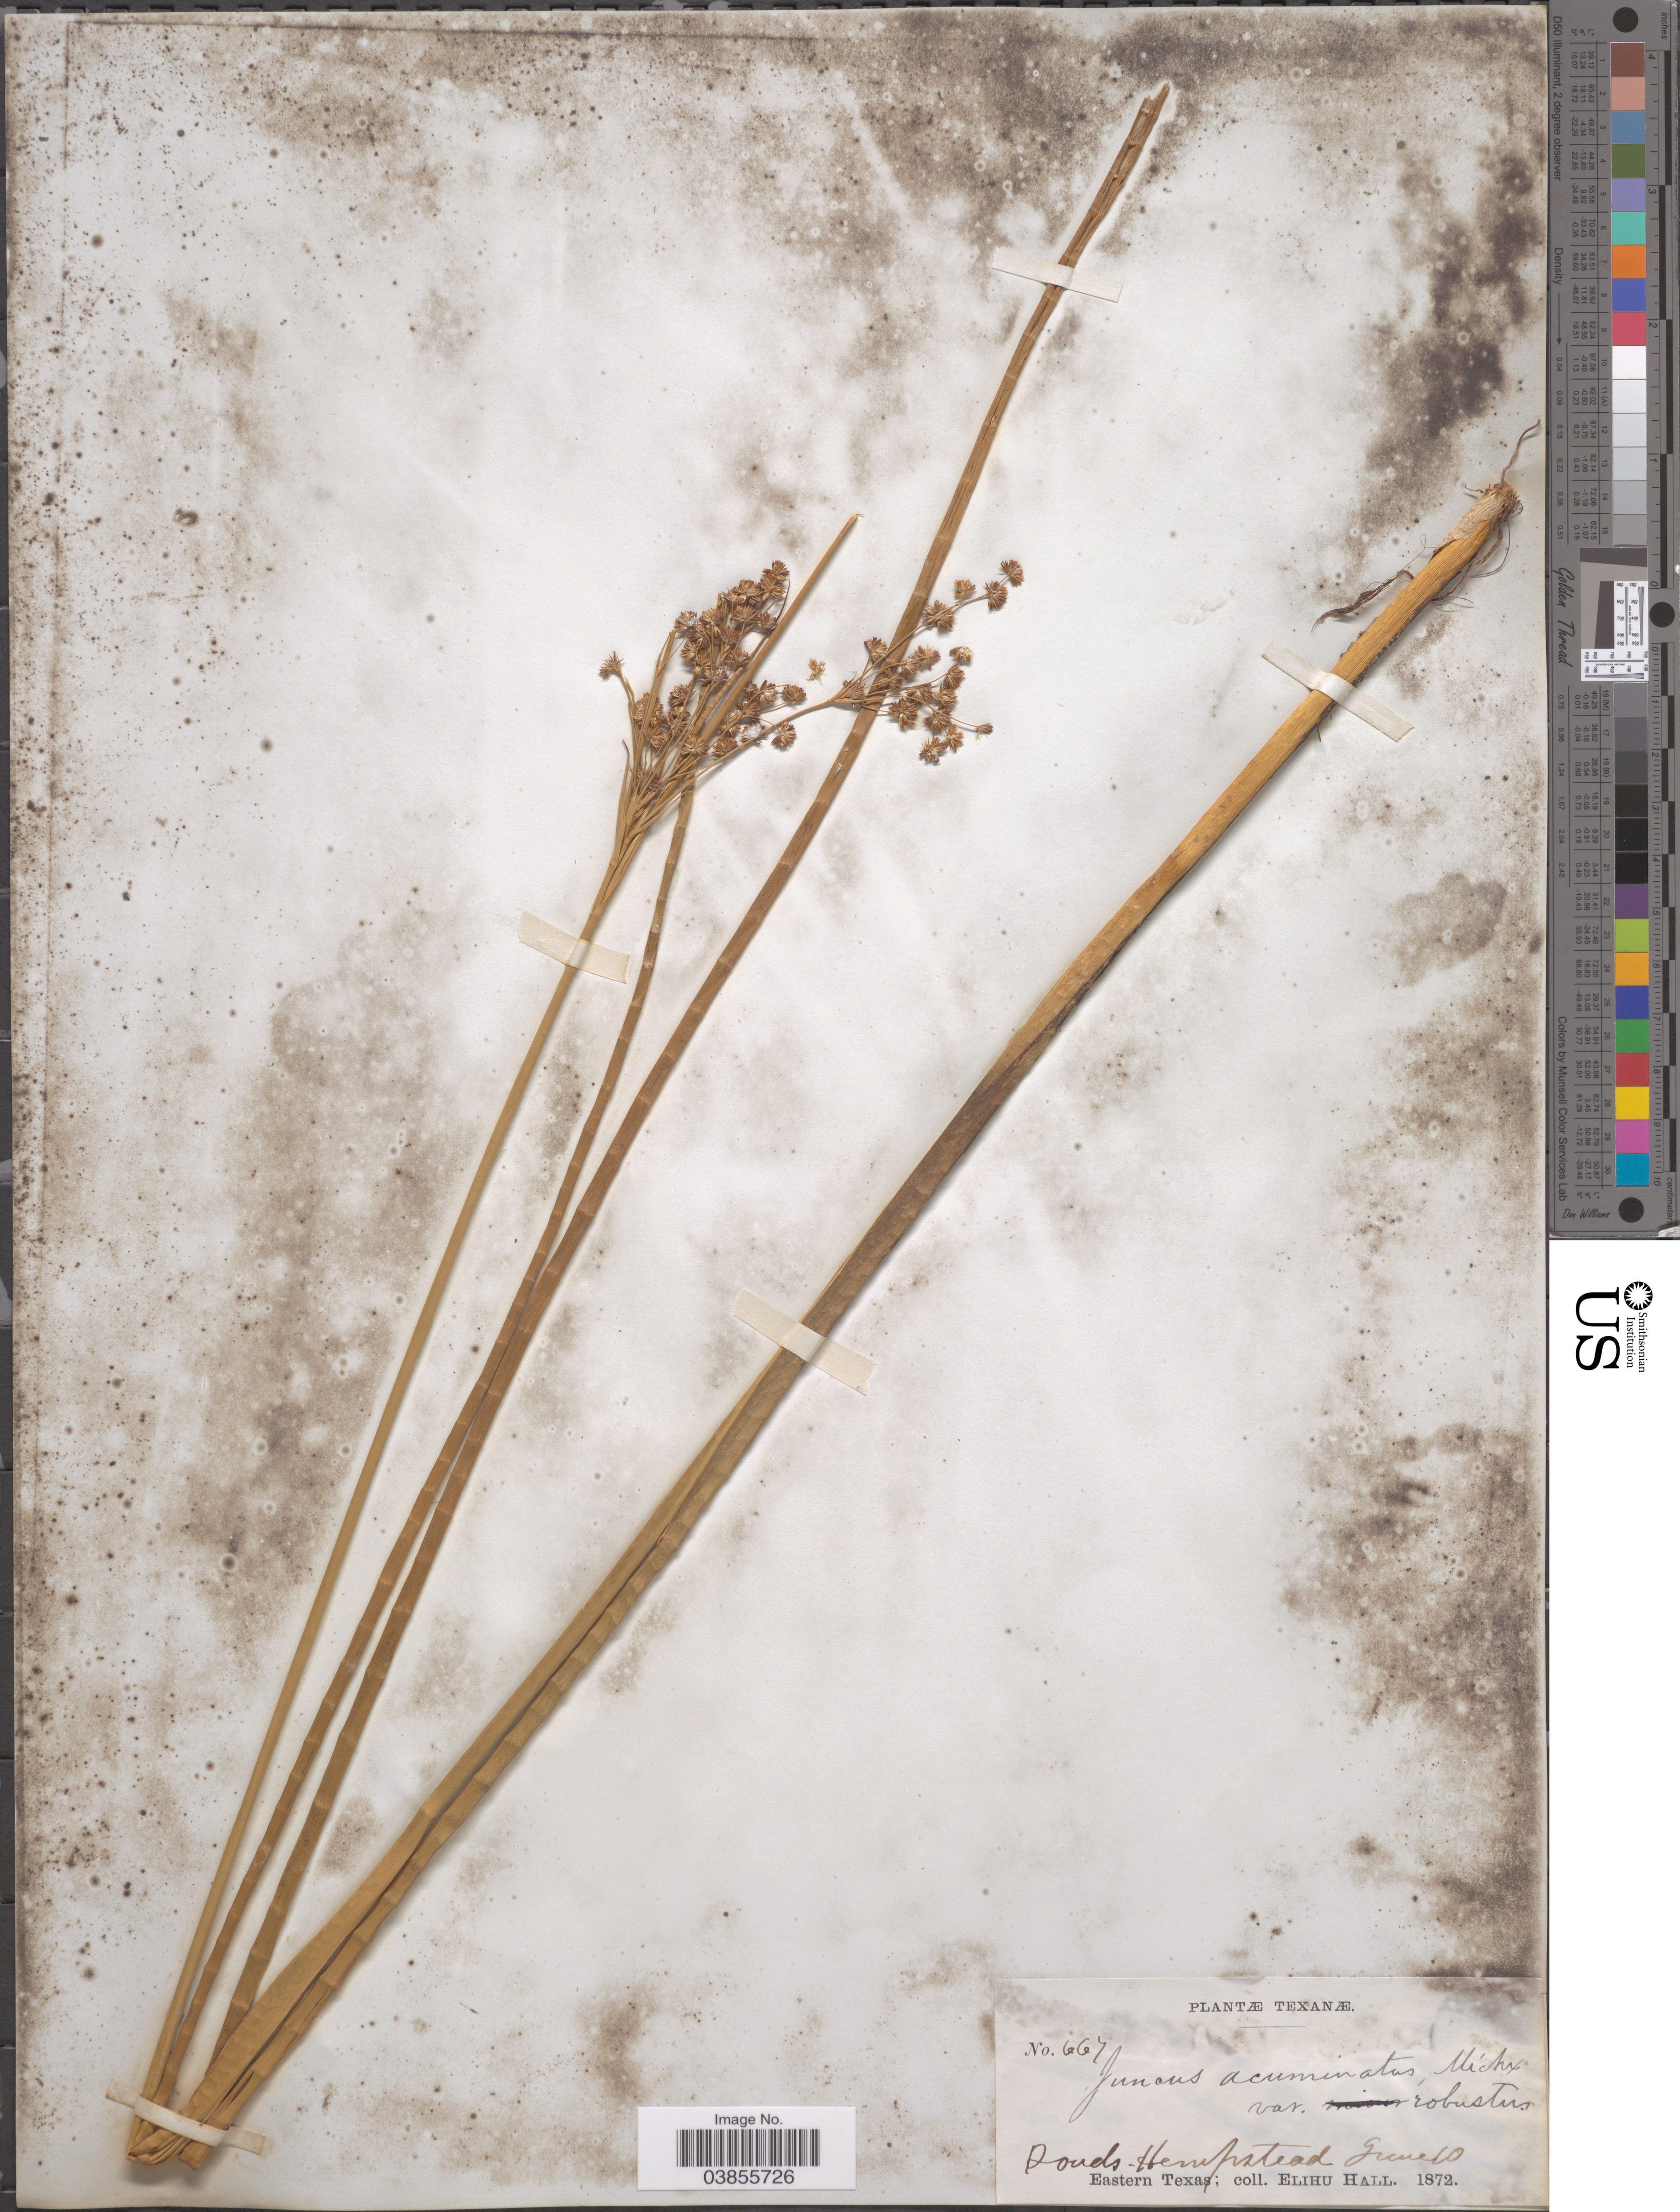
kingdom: Plantae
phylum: Tracheophyta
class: Liliopsida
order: Poales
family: Juncaceae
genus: Juncus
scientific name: Juncus nodatus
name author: Coville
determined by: Strong, Mark T., (BOT), Smithsonian Institution - National Museum of Natural History (UNITED STATES)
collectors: E. Hall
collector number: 667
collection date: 1872-06-10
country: United States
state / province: Texas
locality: Ponds, Hempstead. Eastern Texas.